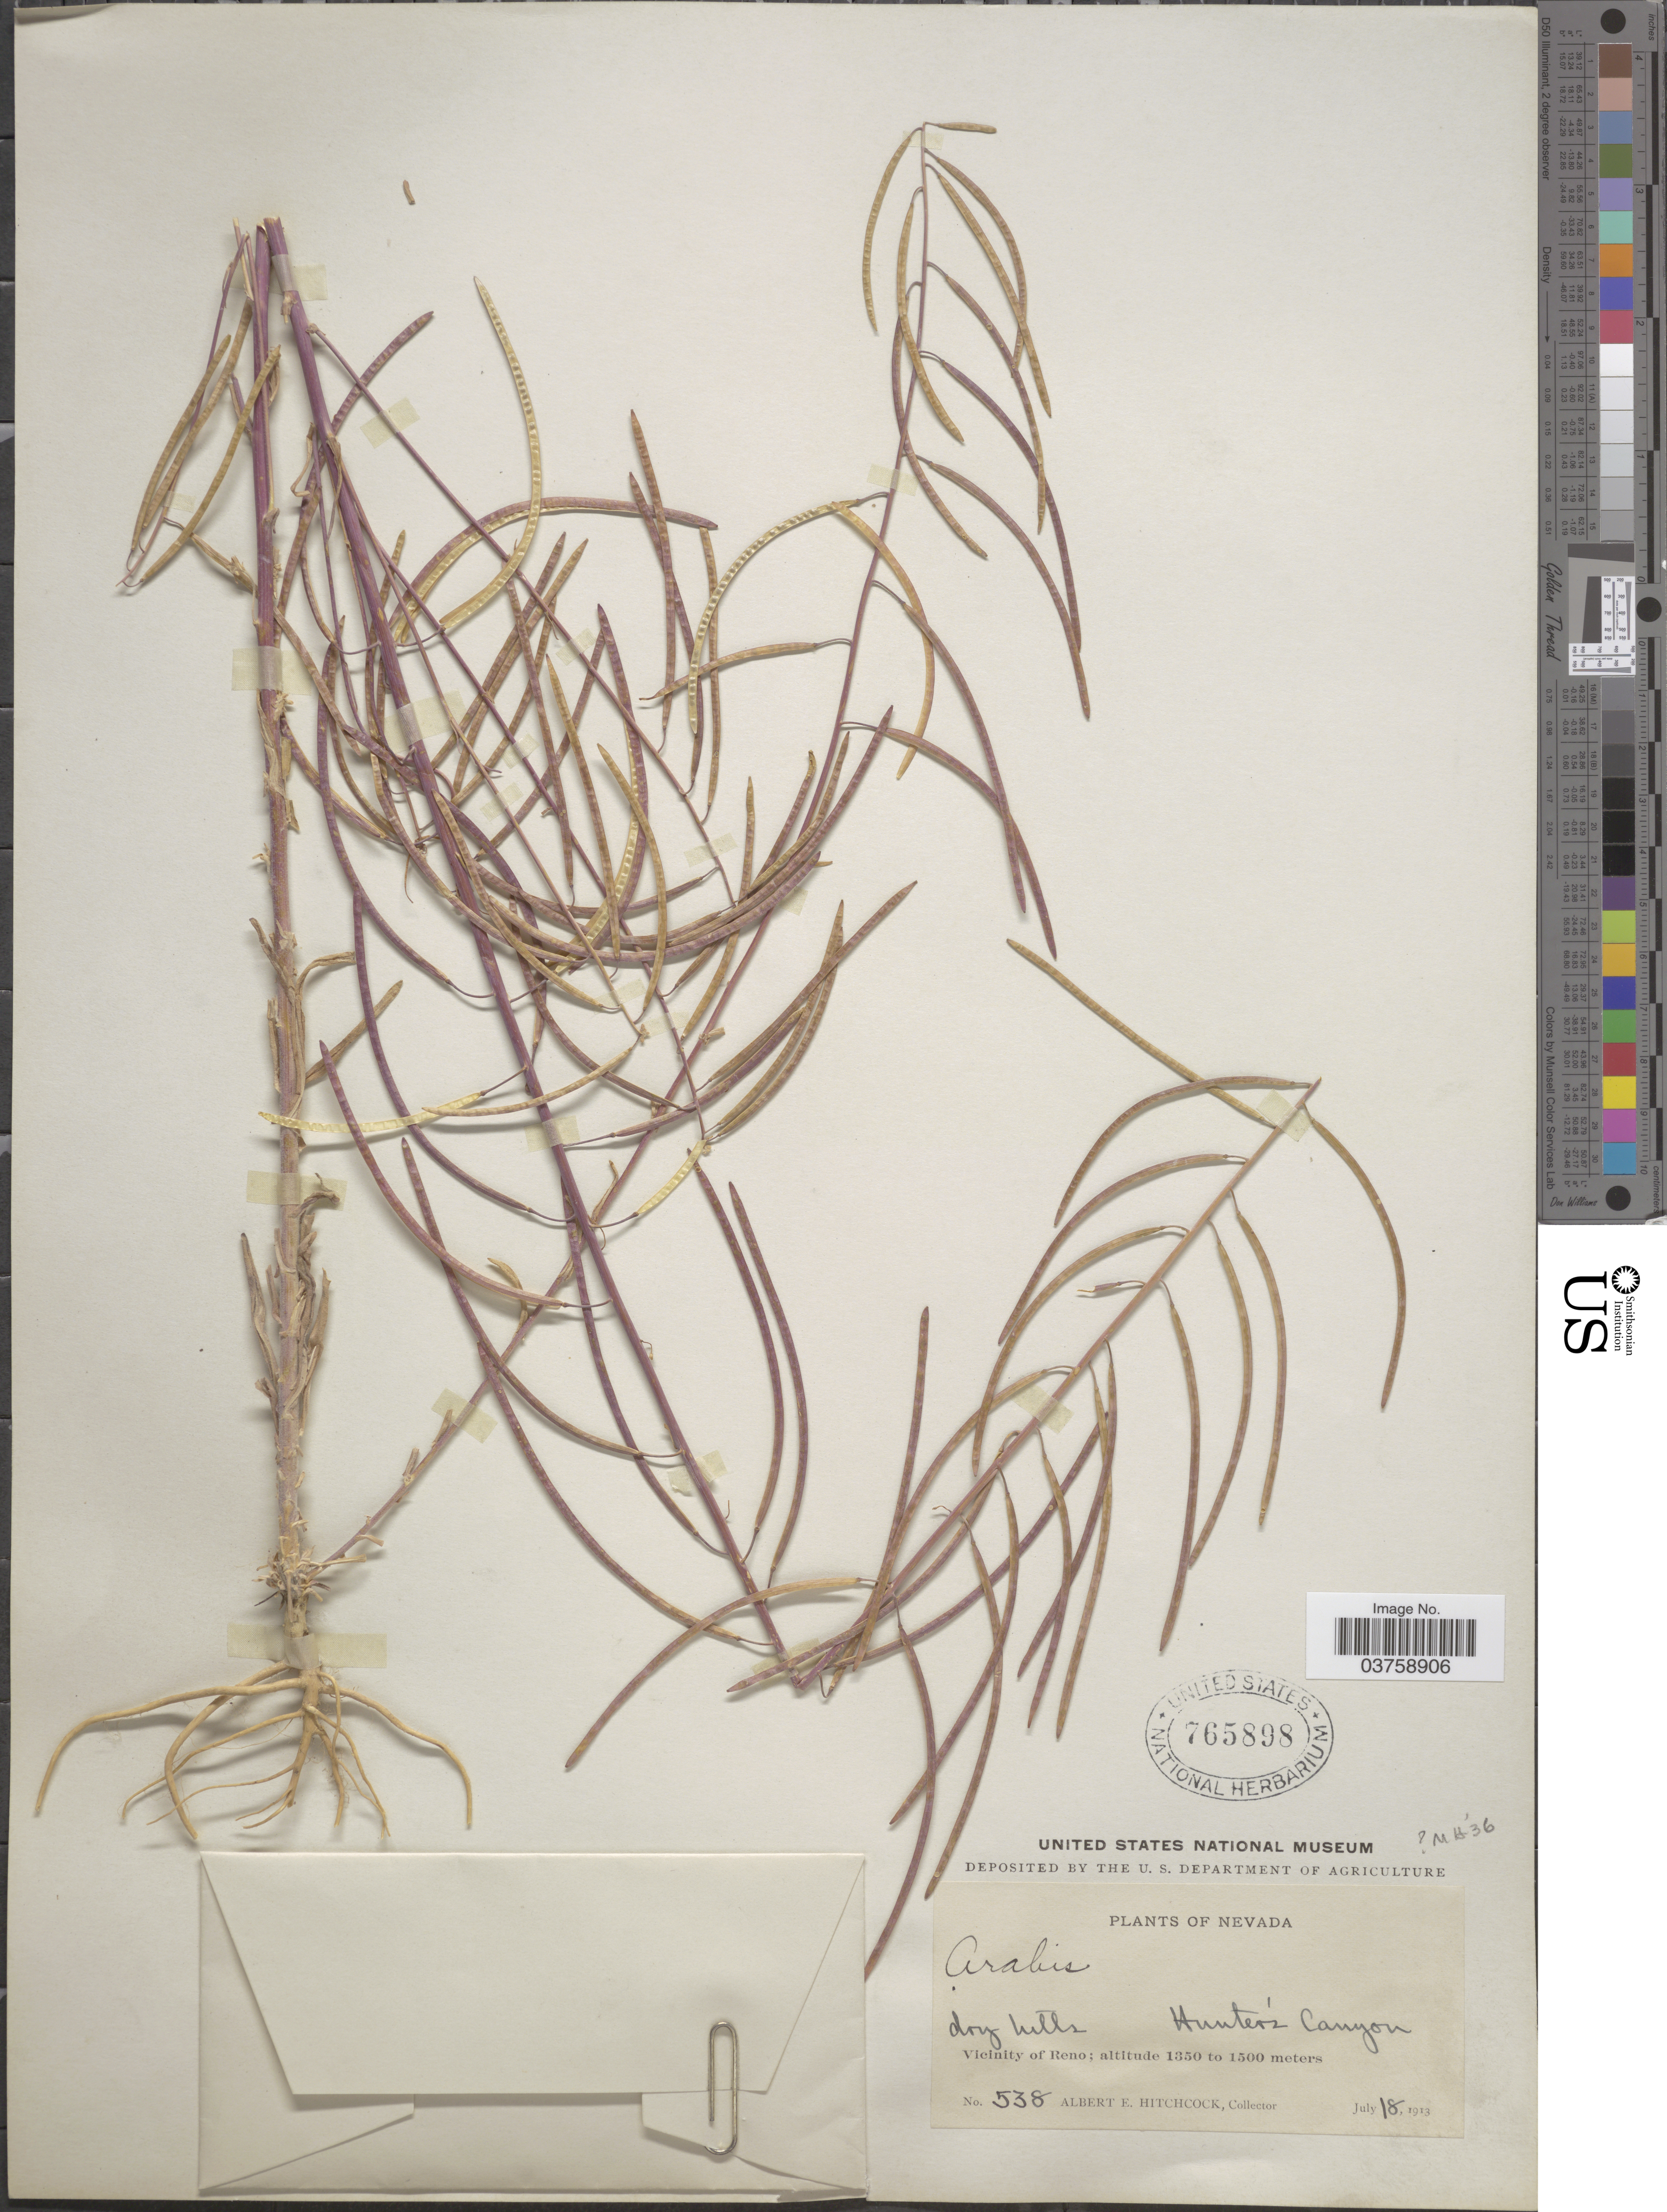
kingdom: Plantae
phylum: Tracheophyta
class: Magnoliopsida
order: Brassicales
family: Brassicaceae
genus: Arabis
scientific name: Arabis sparsiflora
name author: Nutt.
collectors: A. Hitchcock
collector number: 538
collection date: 1913-07-18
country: United States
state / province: Nevada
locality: Hunter's Canyon. Vicinity of Reno.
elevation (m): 1350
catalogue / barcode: US 765898